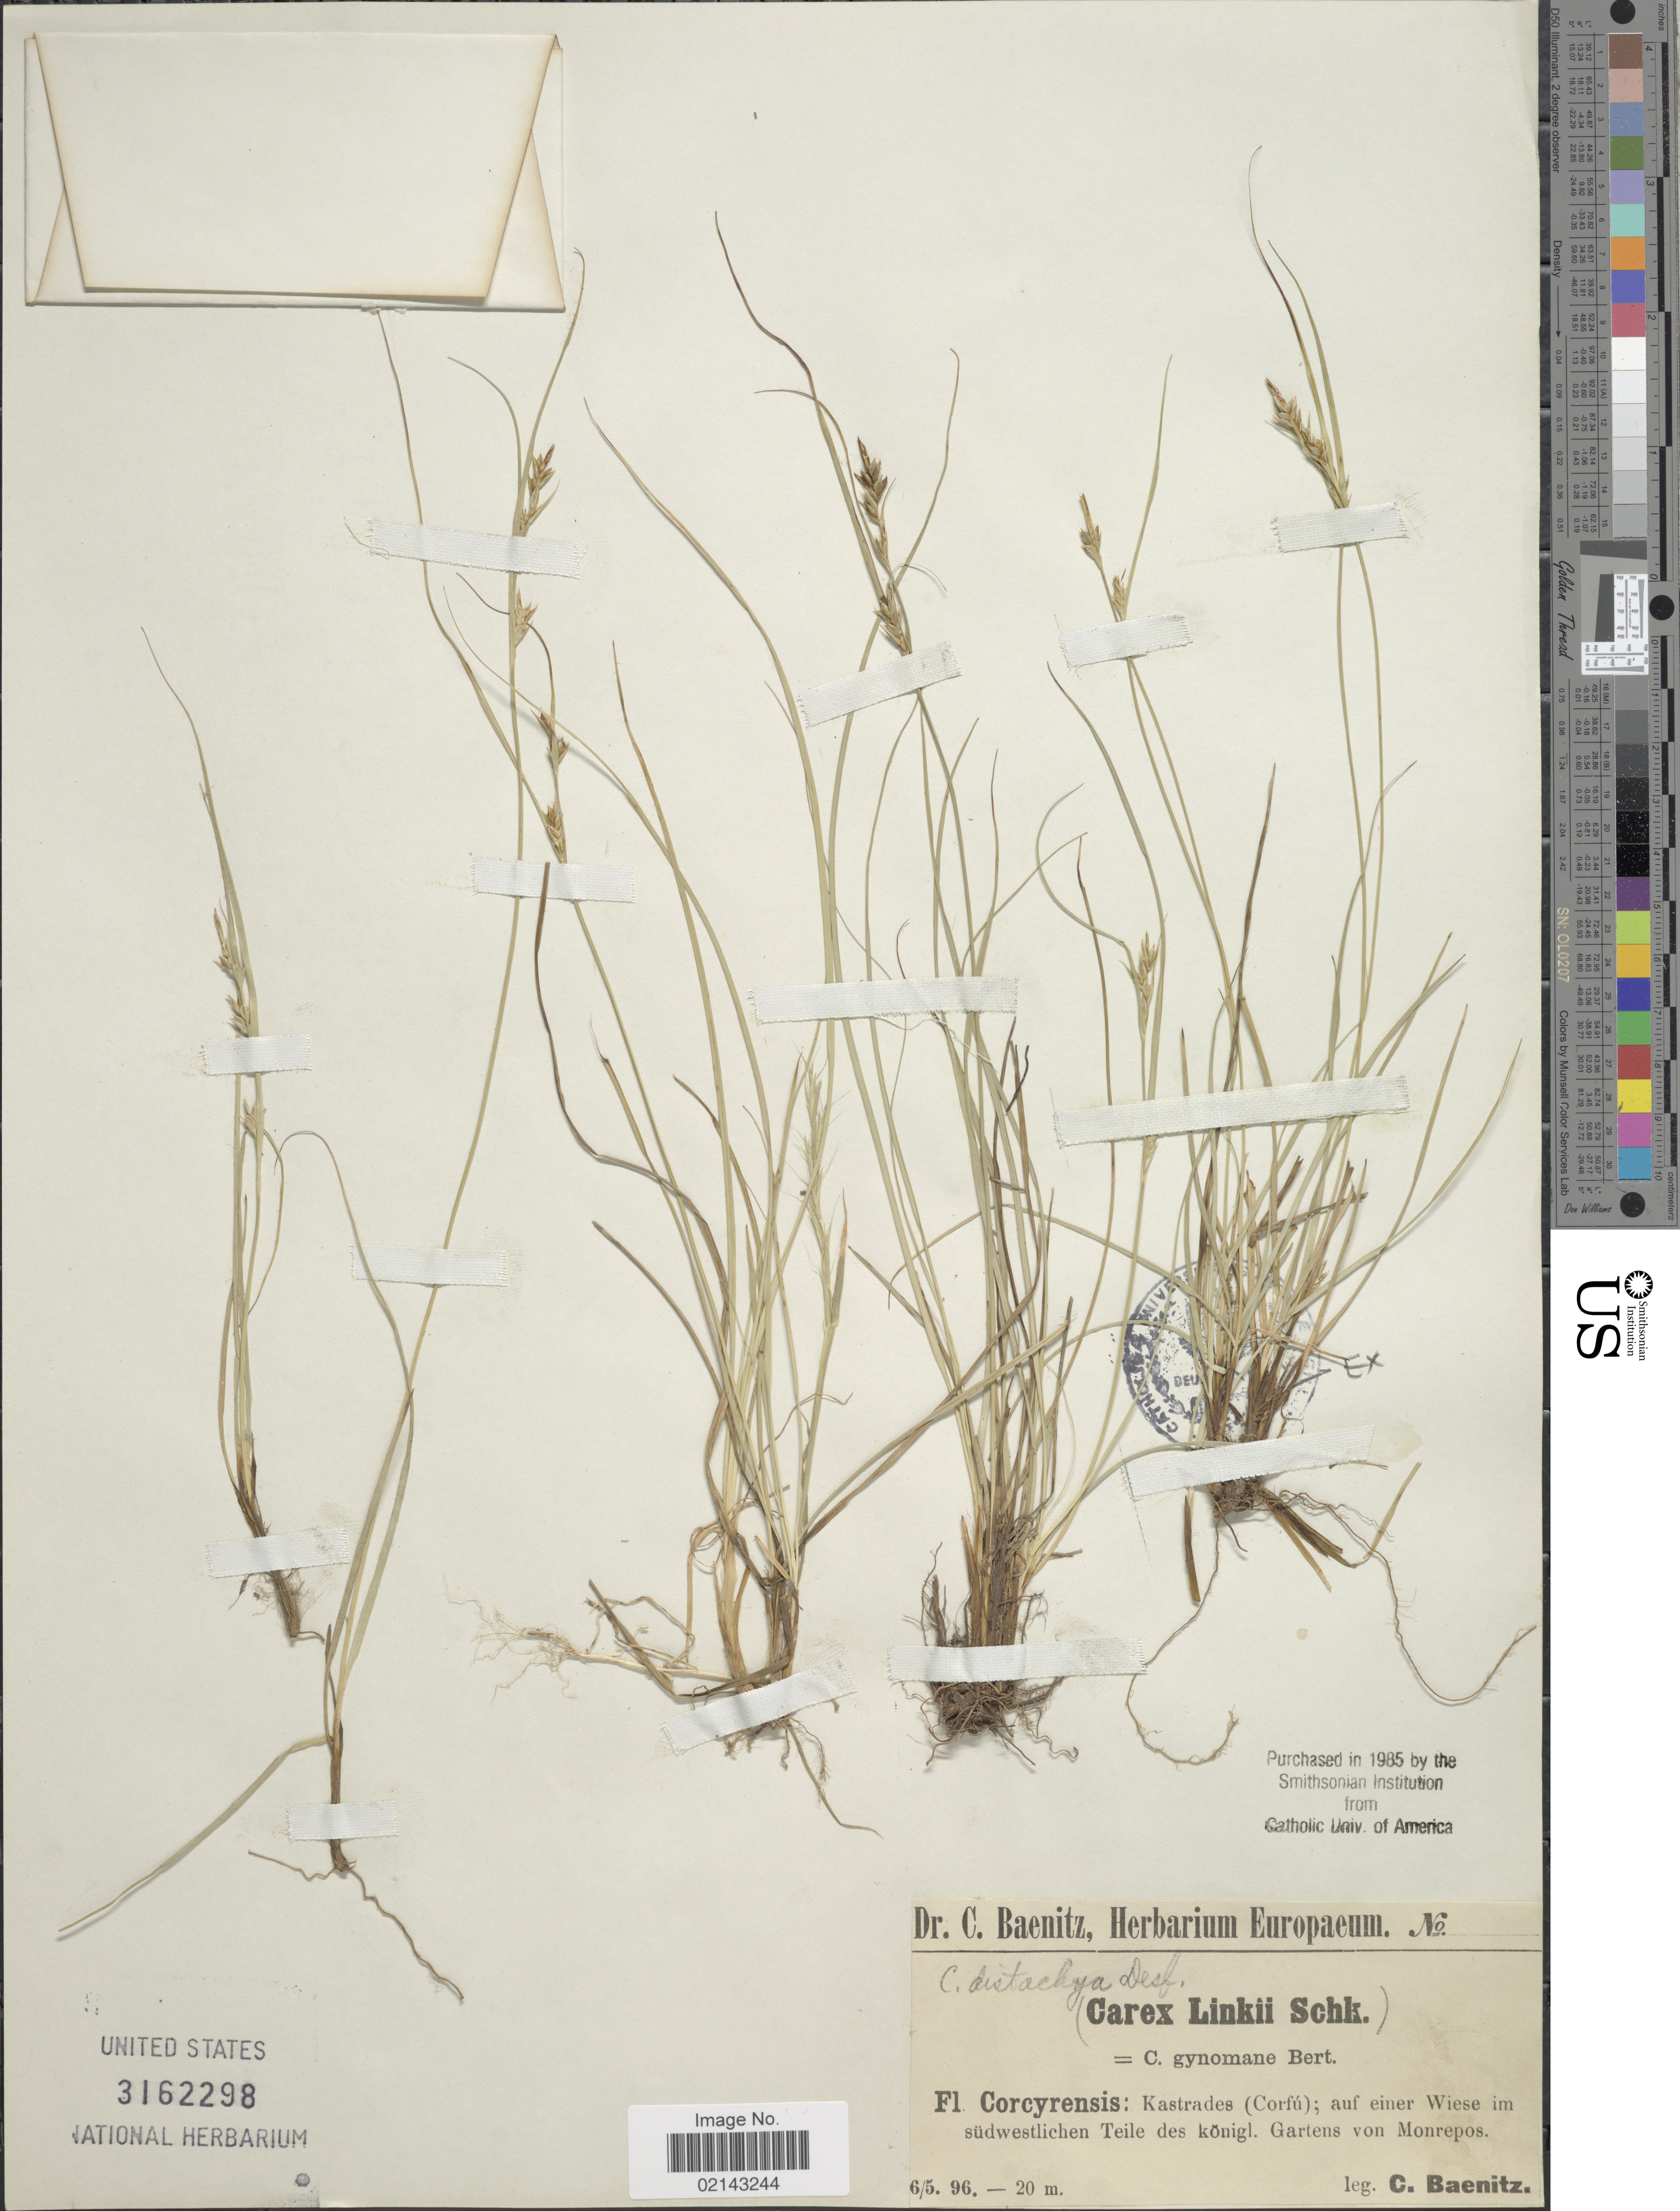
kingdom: Plantae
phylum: Tracheophyta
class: Liliopsida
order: Poales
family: Cyperaceae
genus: Carex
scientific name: Carex distachya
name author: Desf.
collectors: C. G. Baenitz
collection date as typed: Transcribed d/m/y: 6/5/96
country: Greece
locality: Fl. Corcyrensis; Kastrades (Corfú); auf einer Wiese im südwestlichen Teile des königl. Gartens von Monrepos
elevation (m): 20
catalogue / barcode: US 3162298